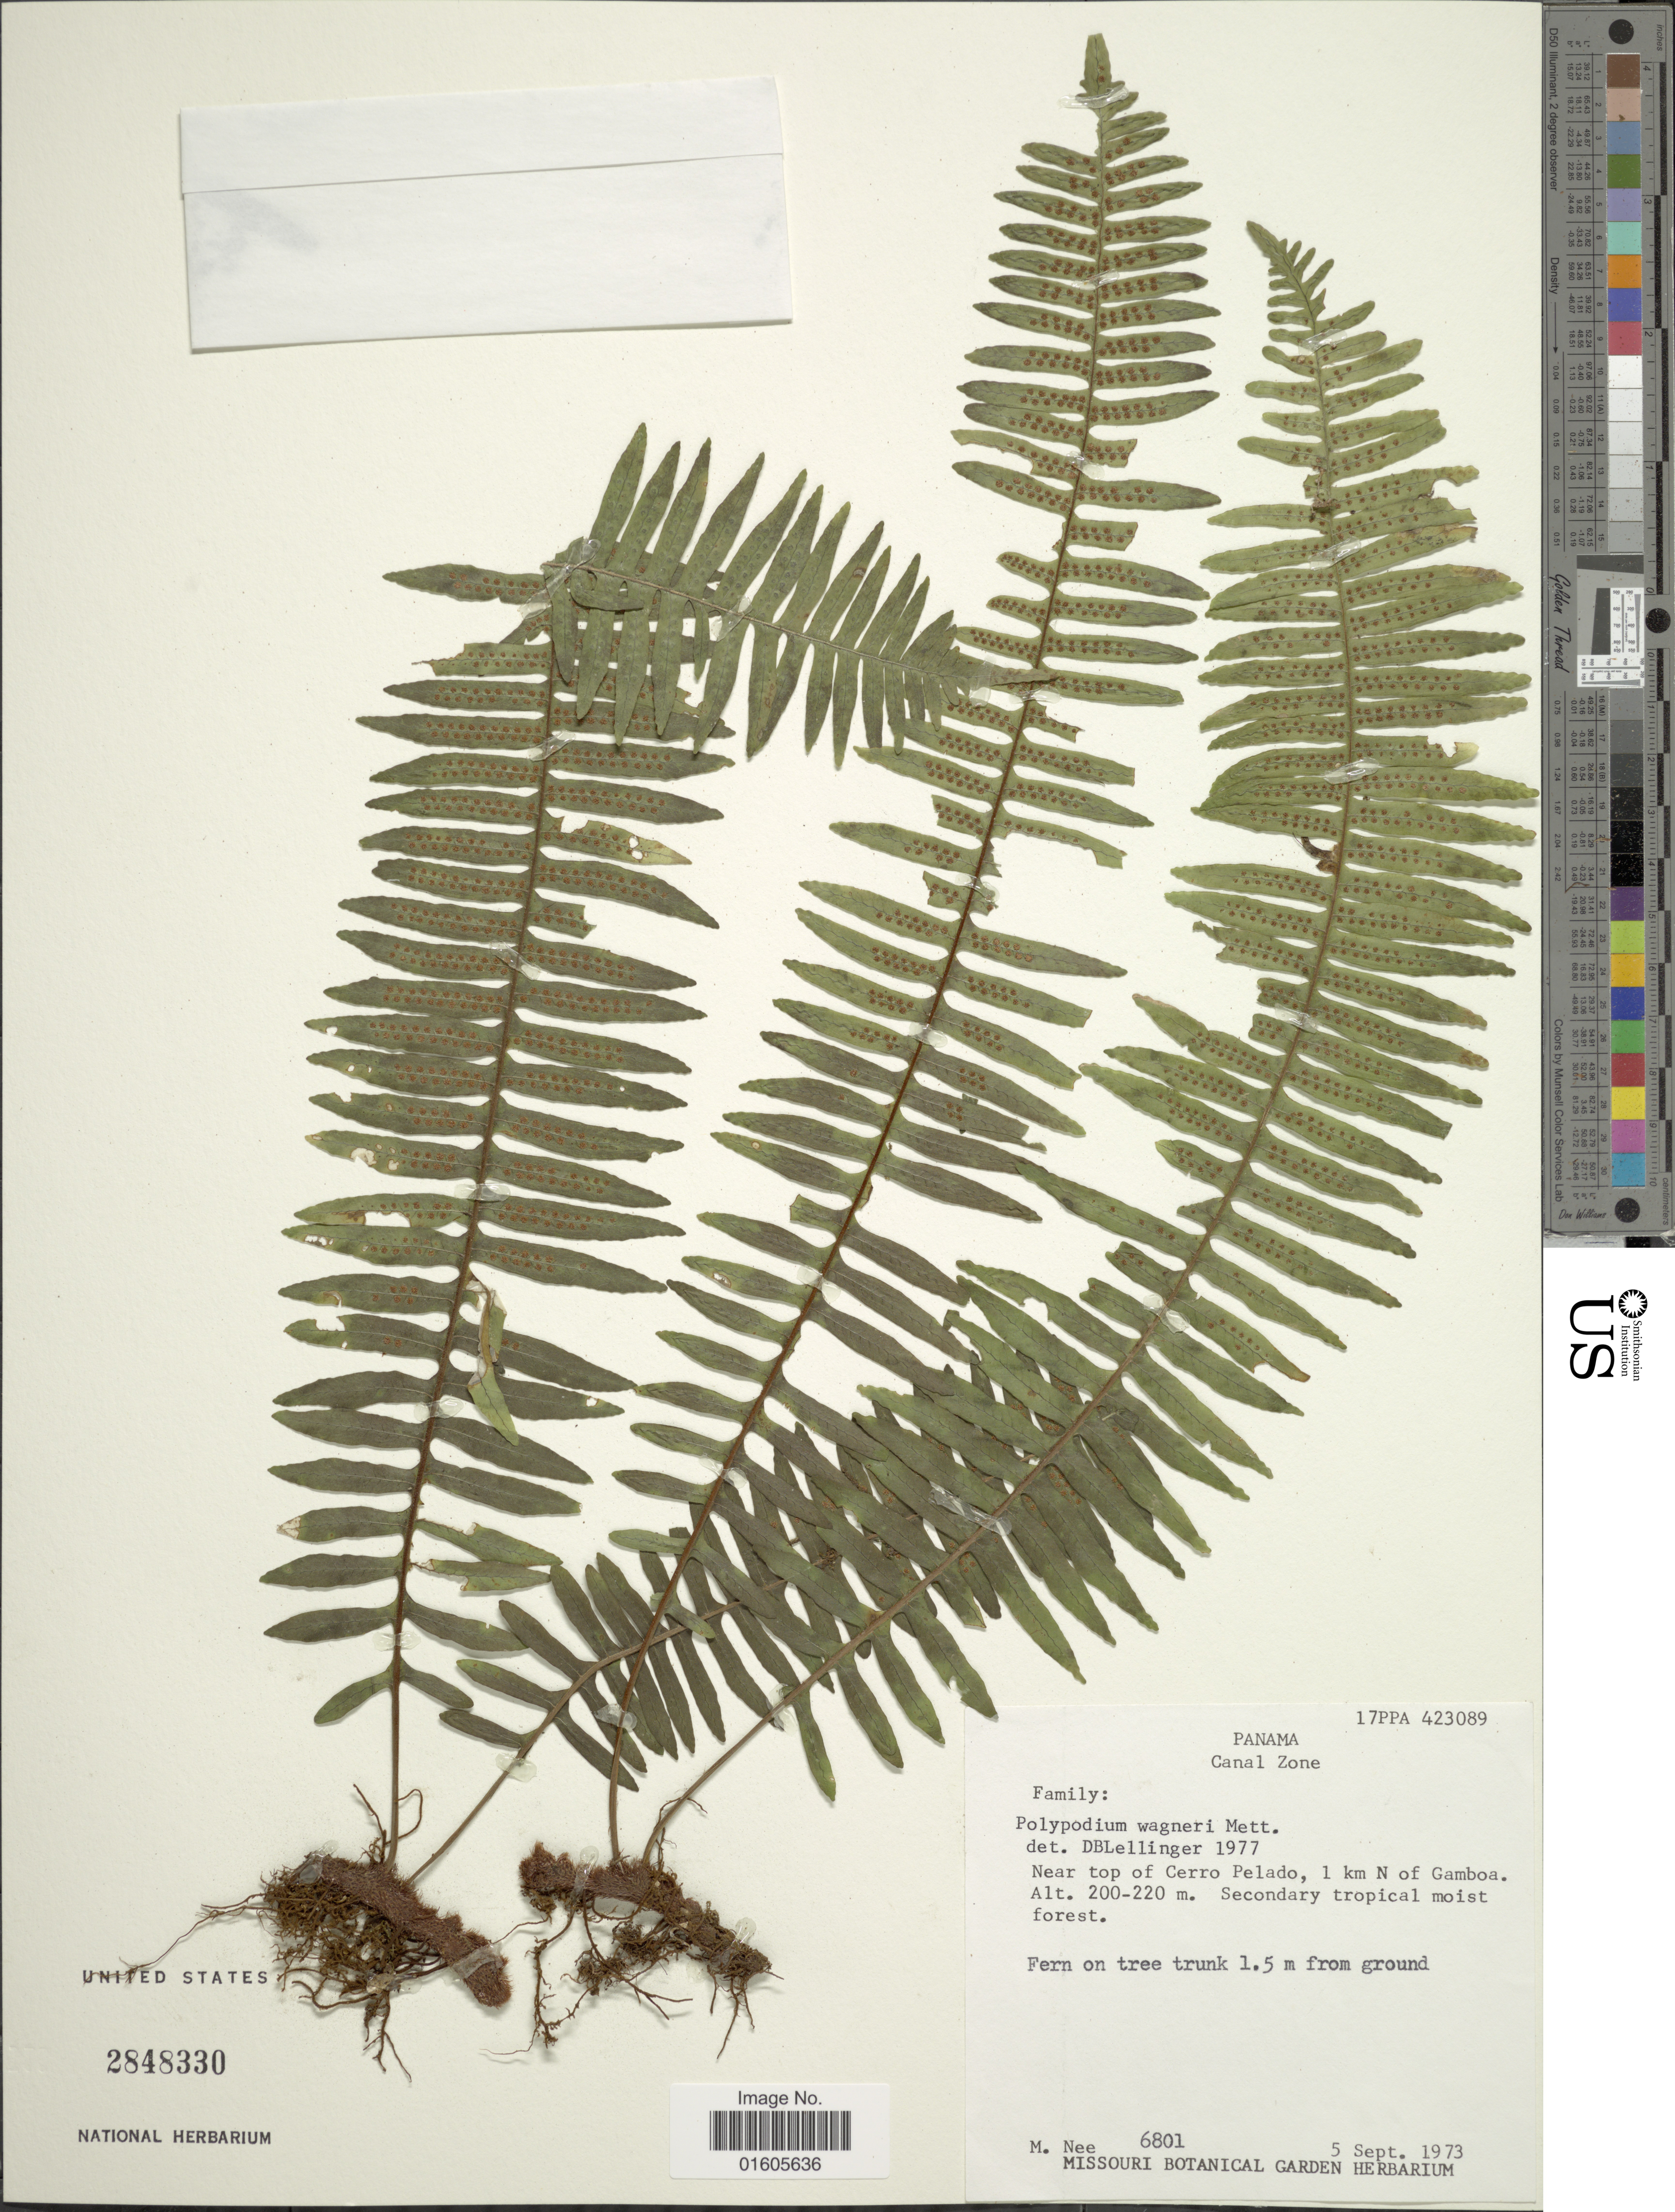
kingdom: Plantae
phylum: Tracheophyta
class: Polypodiopsida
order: Polypodiales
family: Polypodiaceae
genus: Serpocaulon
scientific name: Serpocaulon wagneri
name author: (Mett.) A.R. Sm.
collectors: M. Nee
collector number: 6801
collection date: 1973-09-05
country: Panama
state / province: Colón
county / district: Canal Zone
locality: Canal Zone, Near top of Cerro Pelado, 1 km N of Gamboa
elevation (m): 200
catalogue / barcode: US 2848330